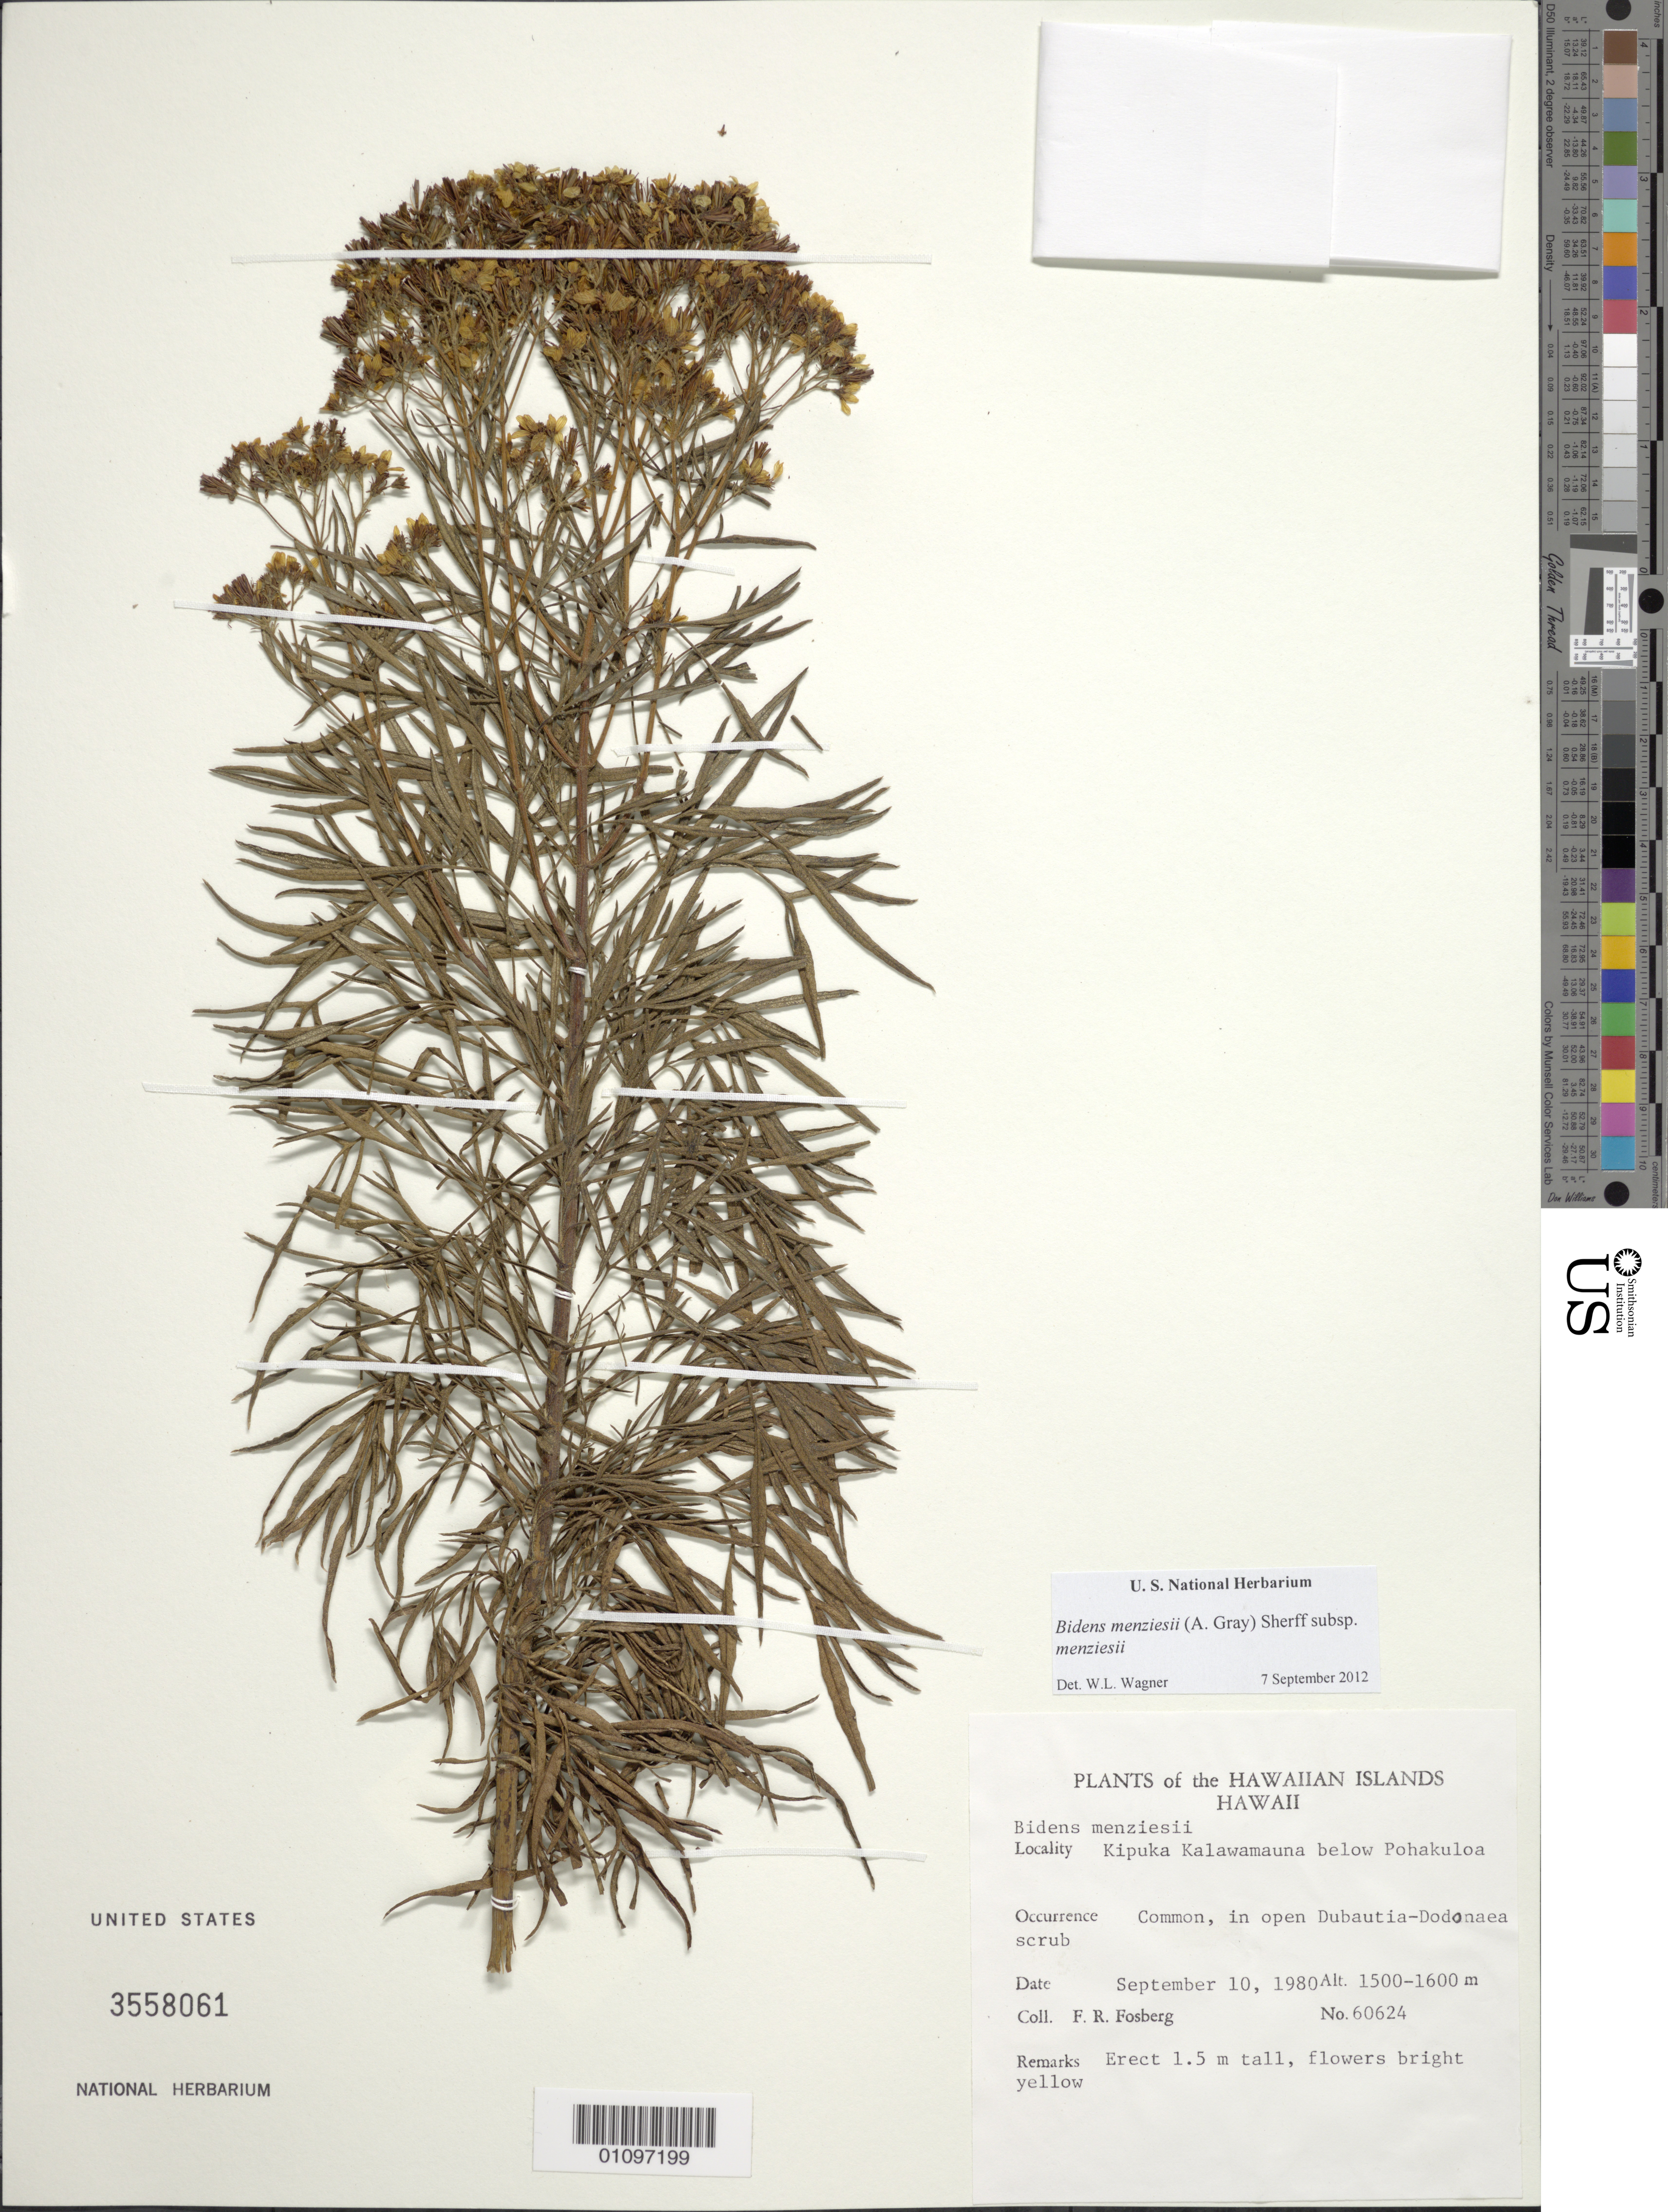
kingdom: Plantae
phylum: Tracheophyta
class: Magnoliopsida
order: Asterales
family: Asteraceae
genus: Bidens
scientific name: Bidens menziesii subsp. filiformis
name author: (Sherff) Ganders & Nagata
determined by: Wagner, W. L., (BOT), Smithsonian Institution - National Museum of Natural History (UNITED STATES)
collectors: F. R. Fosberg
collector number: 60624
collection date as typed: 10 Sep 1980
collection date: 1980-09-10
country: United States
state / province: Hawaii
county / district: Hawaii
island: Hawaii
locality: Kipuka Kalawamauna below Pohakuloa.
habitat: open Dubautia-Dodonaea scrub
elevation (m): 1500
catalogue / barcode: US 3558061